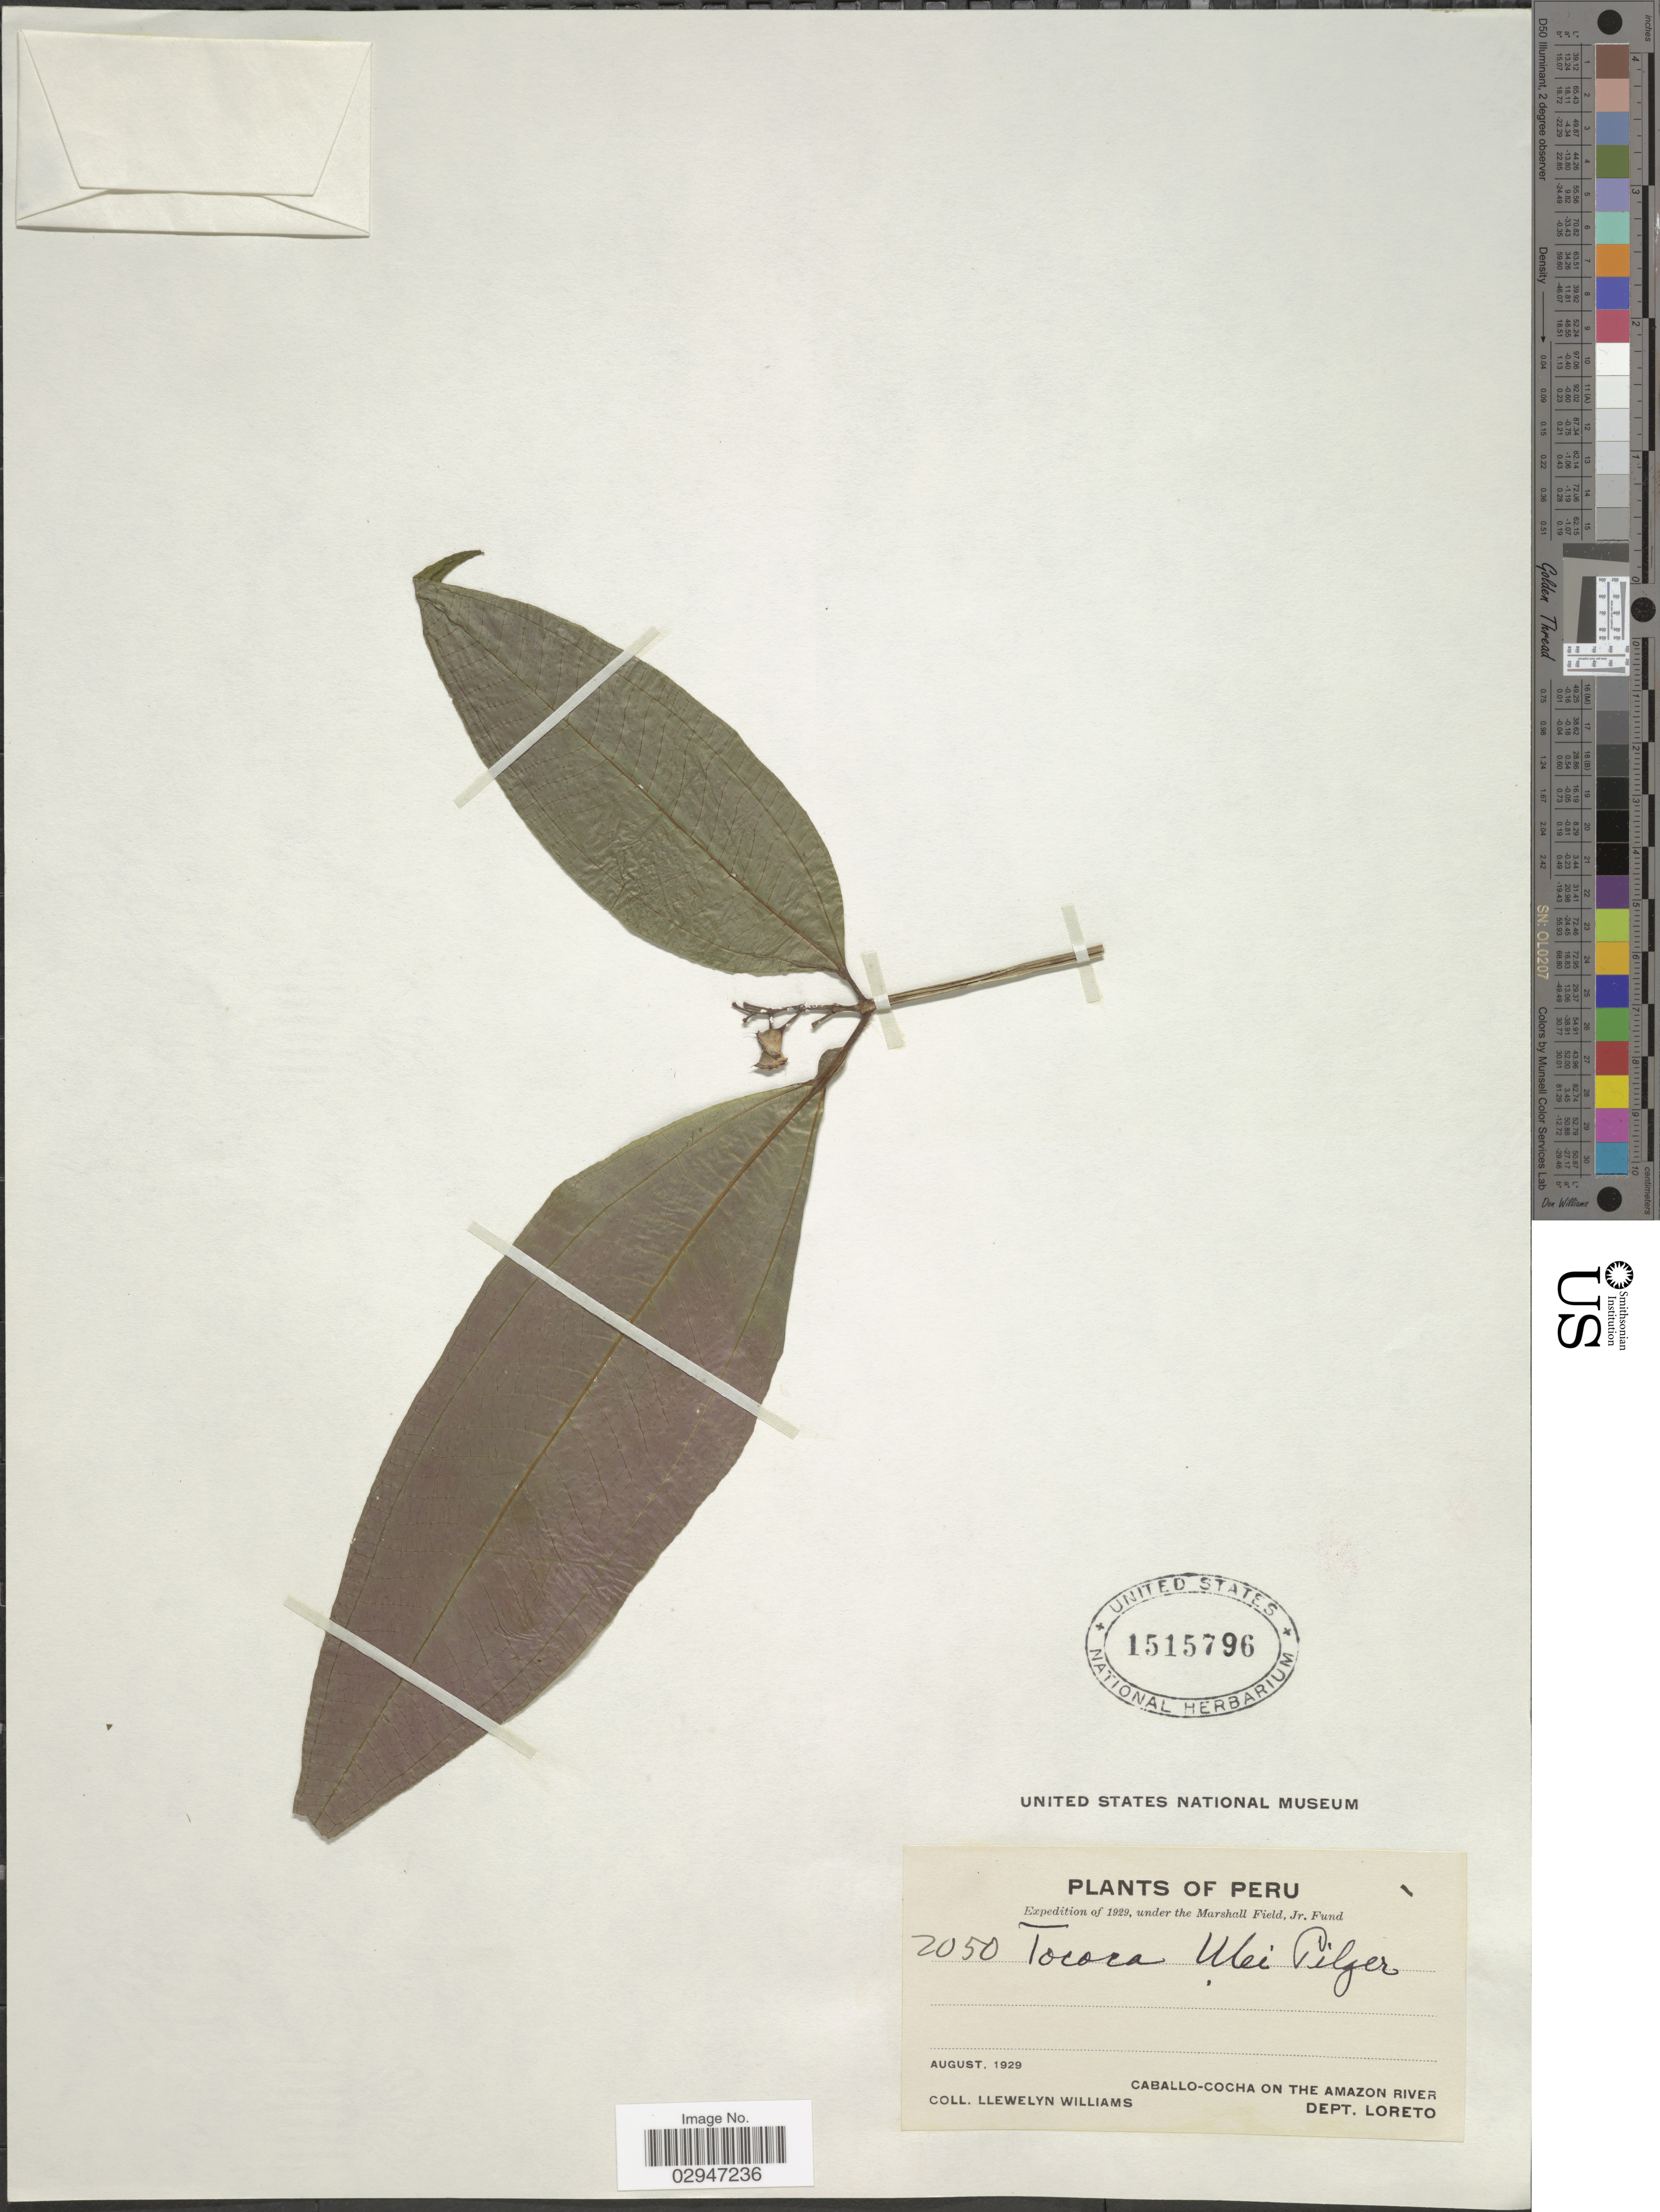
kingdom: Plantae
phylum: Tracheophyta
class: Magnoliopsida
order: Myrtales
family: Melastomataceae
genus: Tococa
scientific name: Tococa ulei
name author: Pilg.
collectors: Ll. Williams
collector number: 2050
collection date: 1929-08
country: Peru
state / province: Loreto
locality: Caballo-Cocha on the Amazon River. Dept. Loreto.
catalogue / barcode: US 1515796